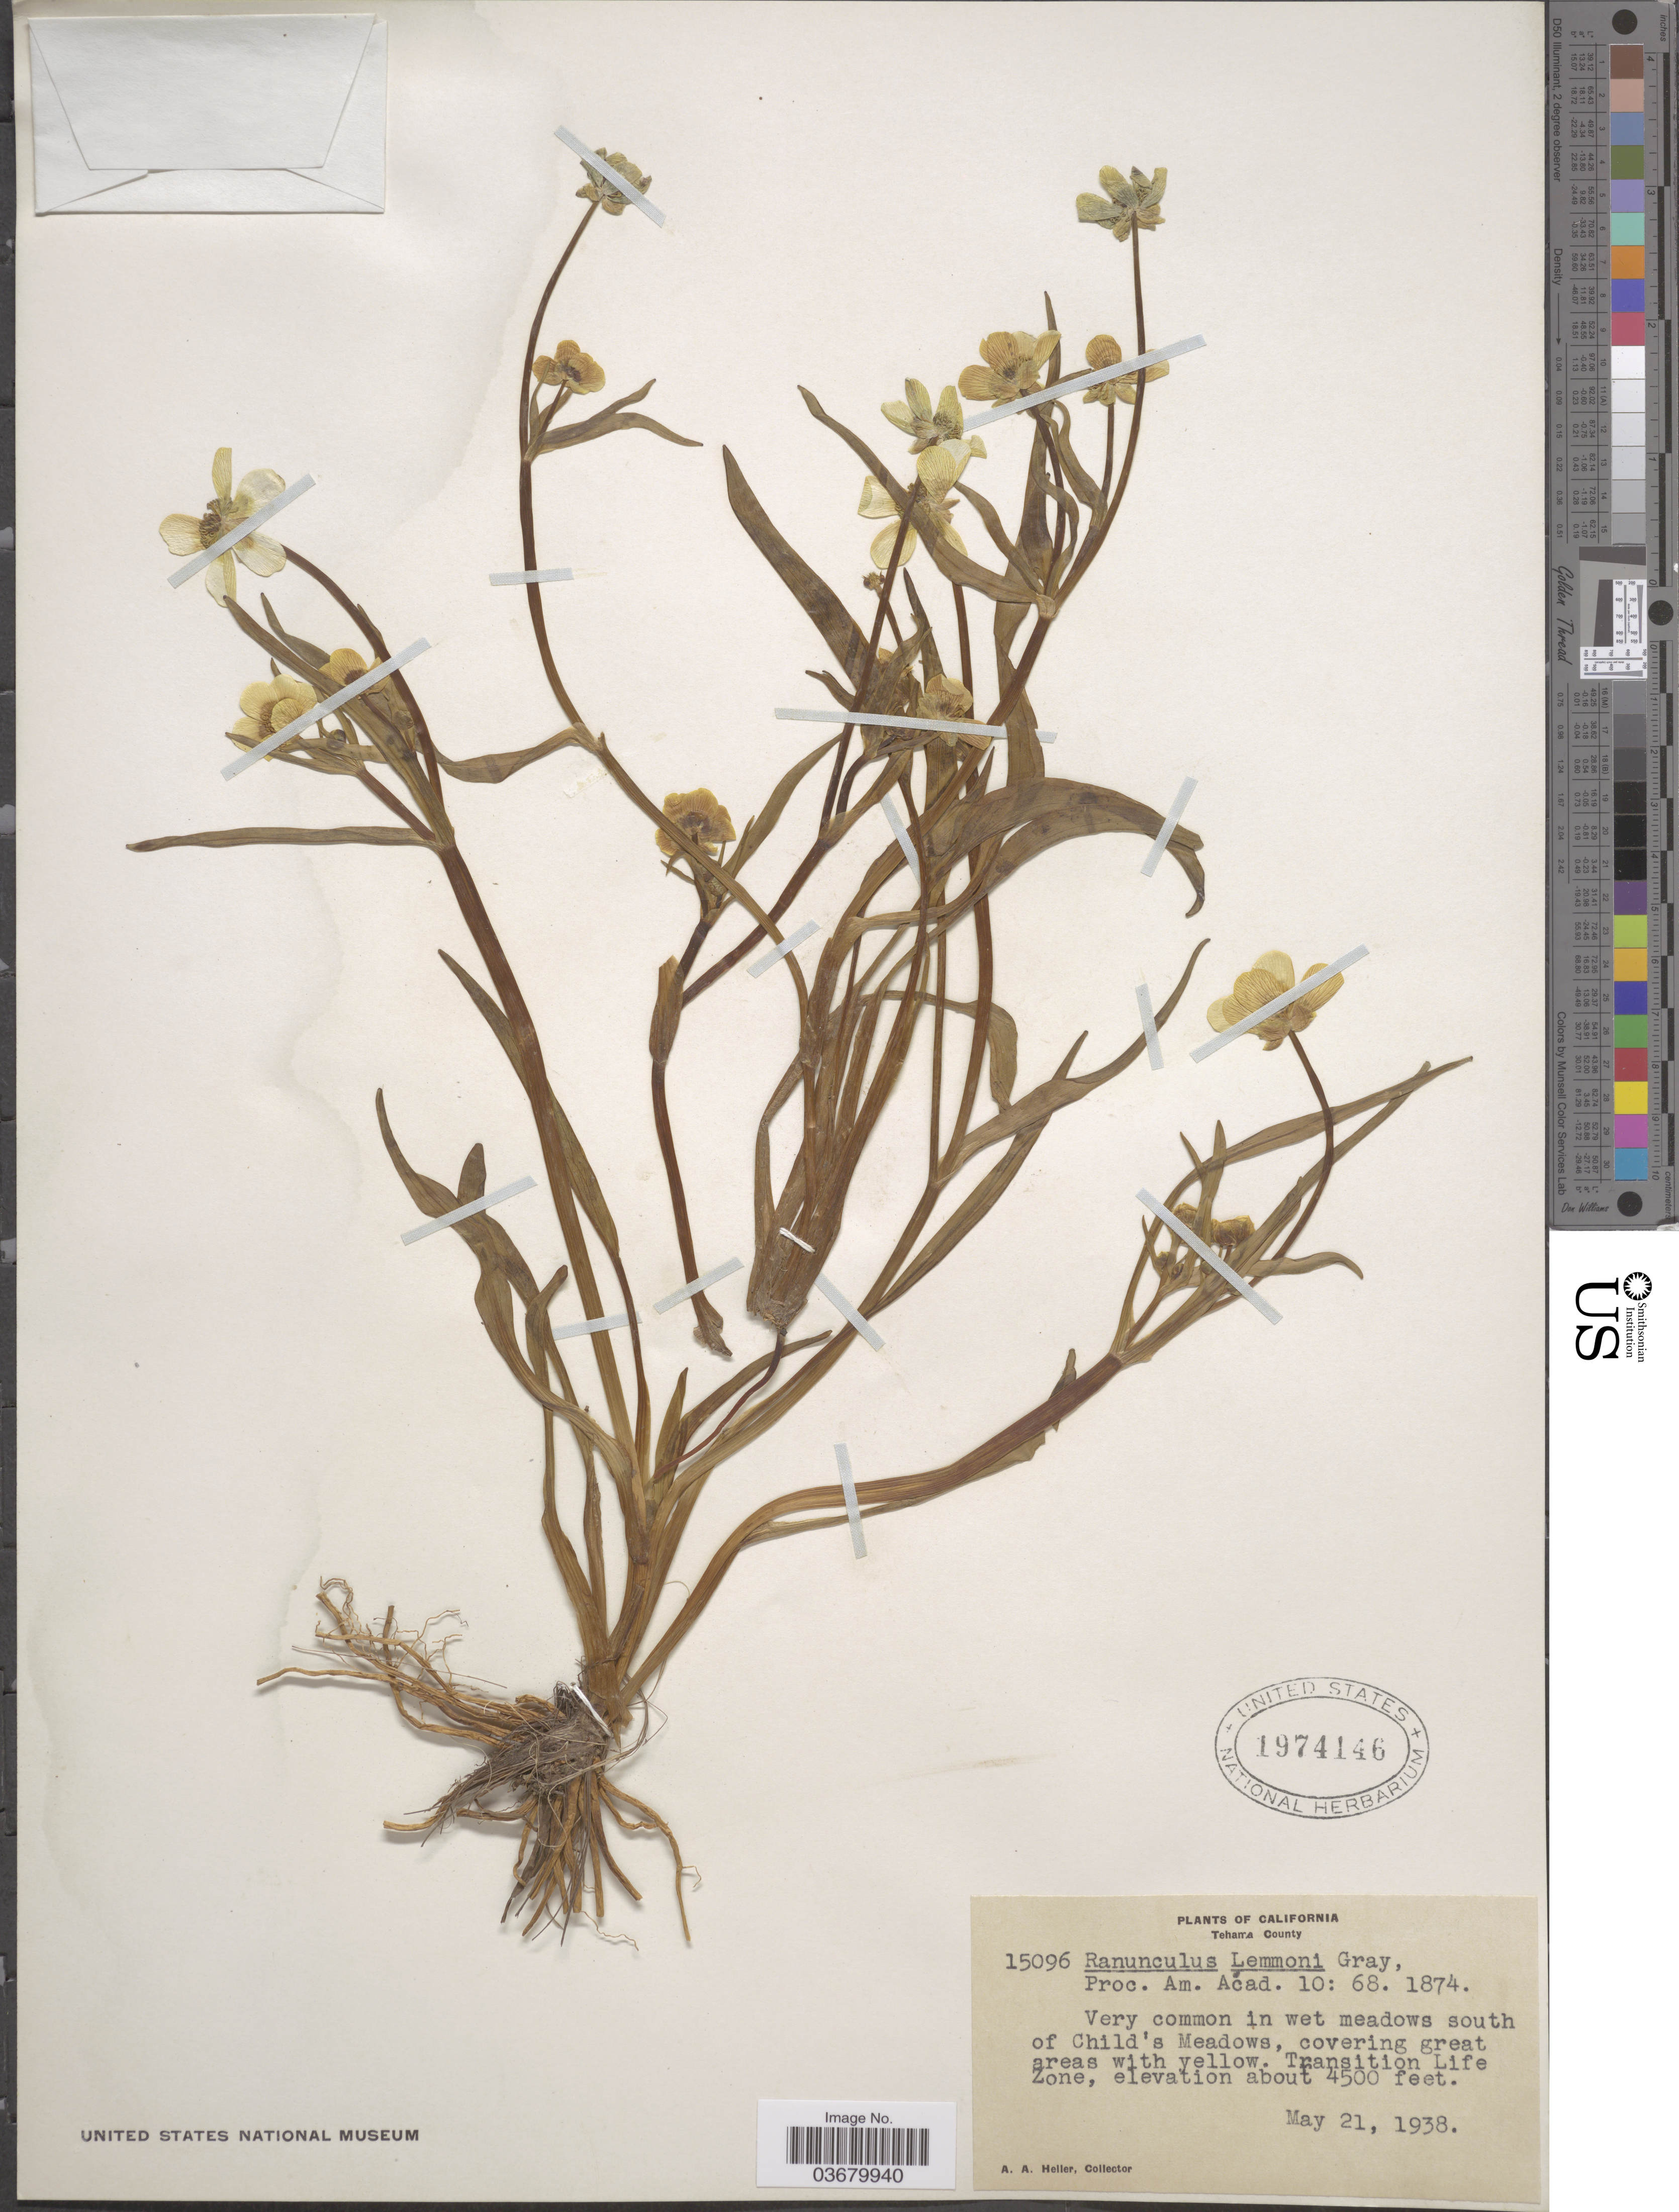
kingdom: Plantae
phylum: Tracheophyta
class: Magnoliopsida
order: Ranunculales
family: Ranunculaceae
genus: Ranunculus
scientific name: Ranunculus alismifolius var. lemmonii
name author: (A. Gray) L.D. Benson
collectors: A. A. Heller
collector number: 15096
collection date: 1938-05-21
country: United States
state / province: California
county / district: Tehama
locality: Tehama County. South of Child's Meadows. Transition Life Zone.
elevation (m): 1372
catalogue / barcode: US 1974146